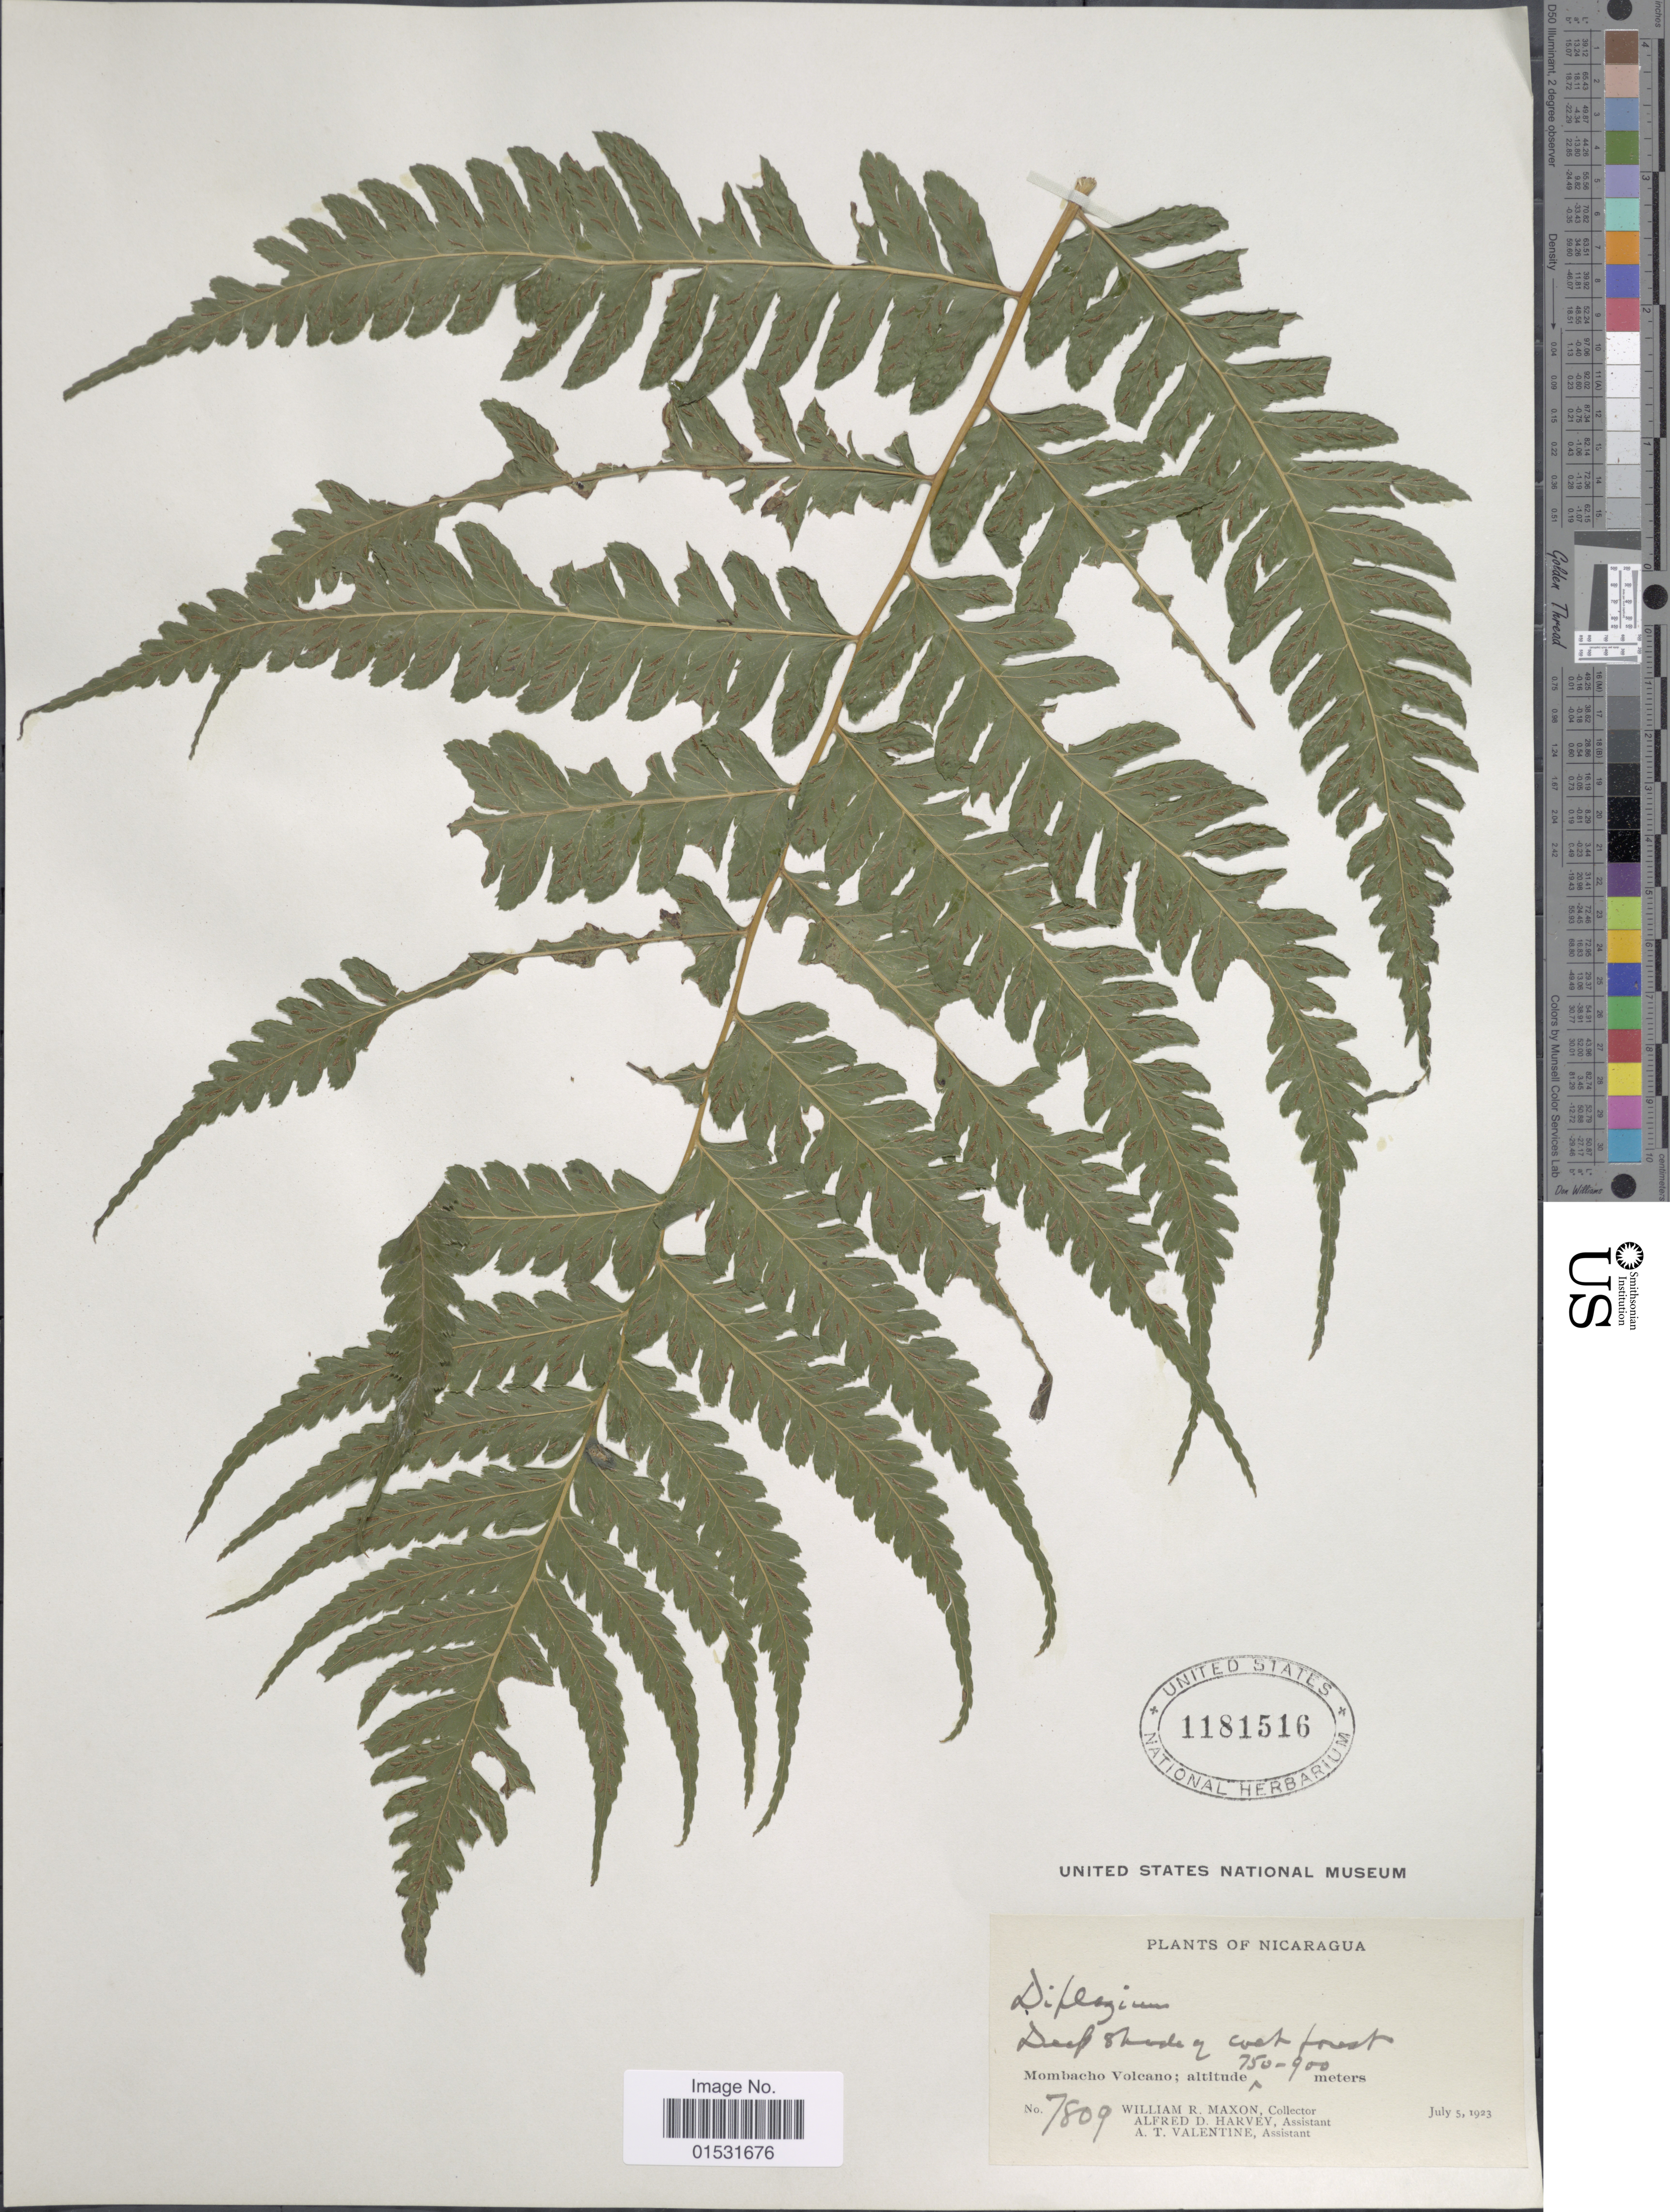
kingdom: Plantae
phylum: Tracheophyta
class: Polypodiopsida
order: Polypodiales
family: Athyriaceae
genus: Diplazium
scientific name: Diplazium cristatum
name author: (Desr.) Alston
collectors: W. R. Maxon, A. D. Harvey & A. Valentine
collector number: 7809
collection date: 1923-07-05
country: Nicaragua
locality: Mombacho Volcano.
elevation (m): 750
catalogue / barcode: US 1181516